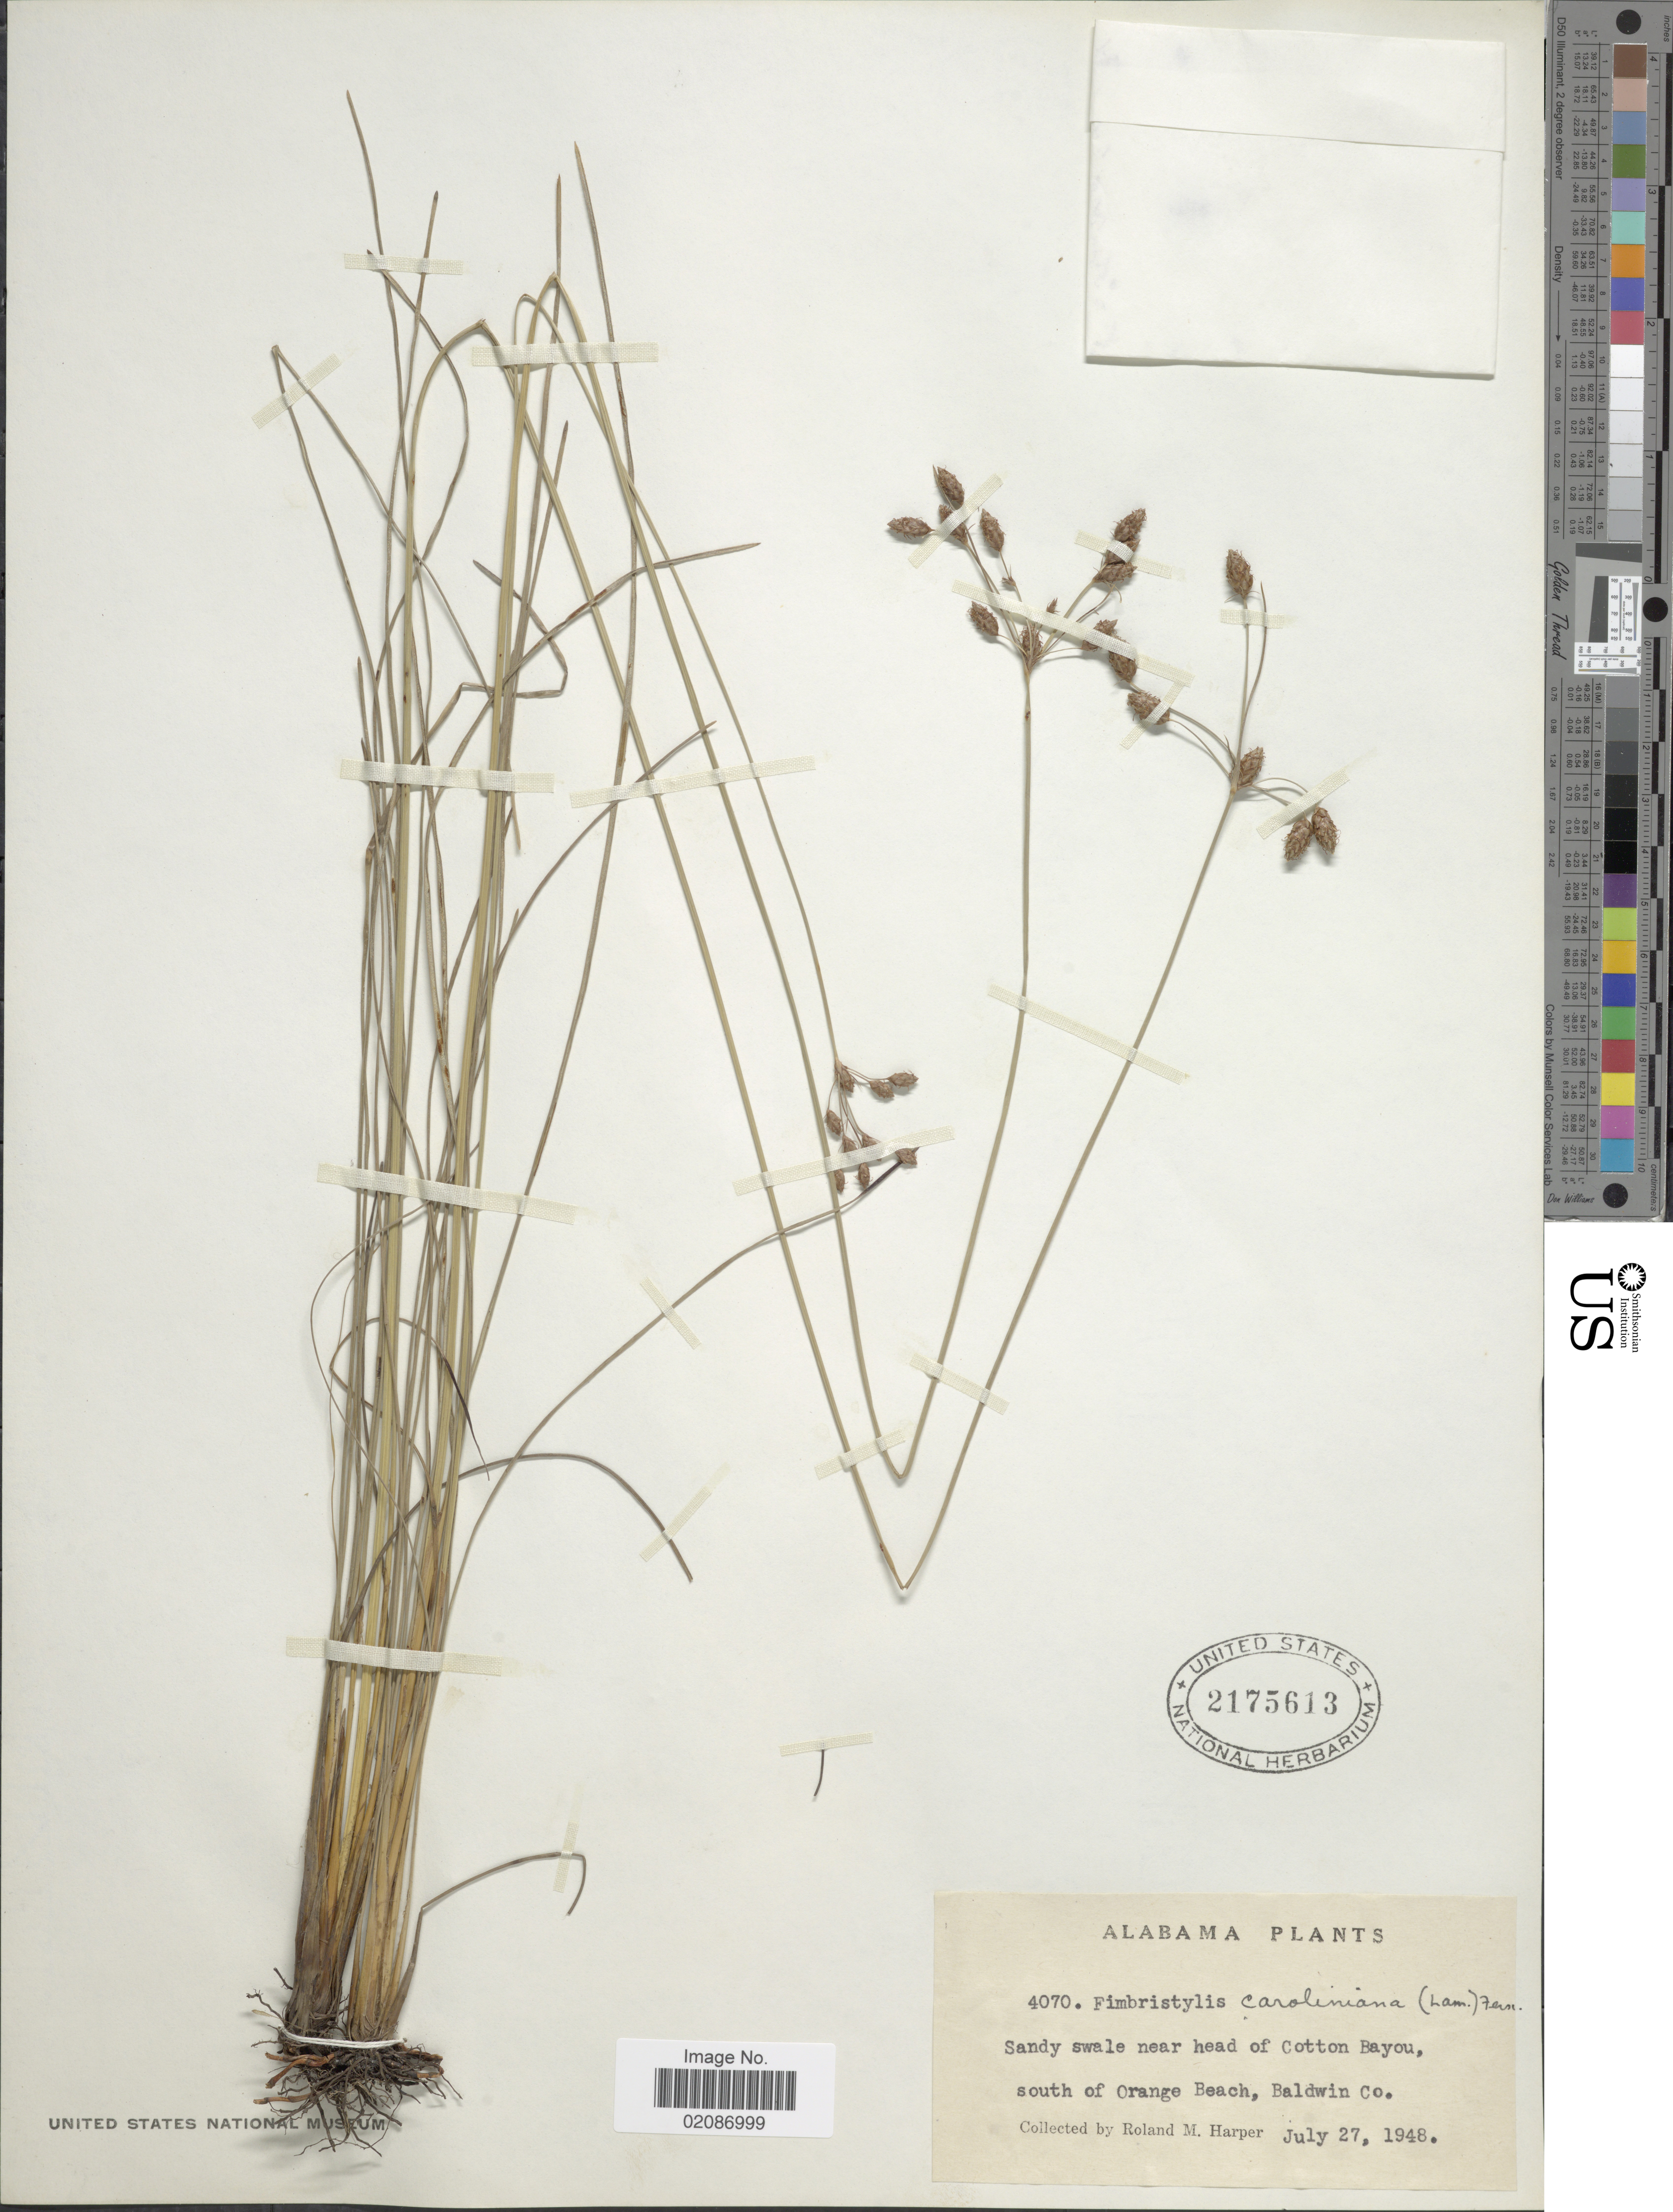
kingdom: Plantae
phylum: Tracheophyta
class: Liliopsida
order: Poales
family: Cyperaceae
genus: Fimbristylis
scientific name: Fimbristylis spadicea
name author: (L.) Vahl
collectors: R. M. Harper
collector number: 4070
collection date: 1948-07-27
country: United States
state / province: Alabama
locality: Near head of Cotton Bayou, south of Orange Beach, Baldwin Co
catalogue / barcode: US 2175613